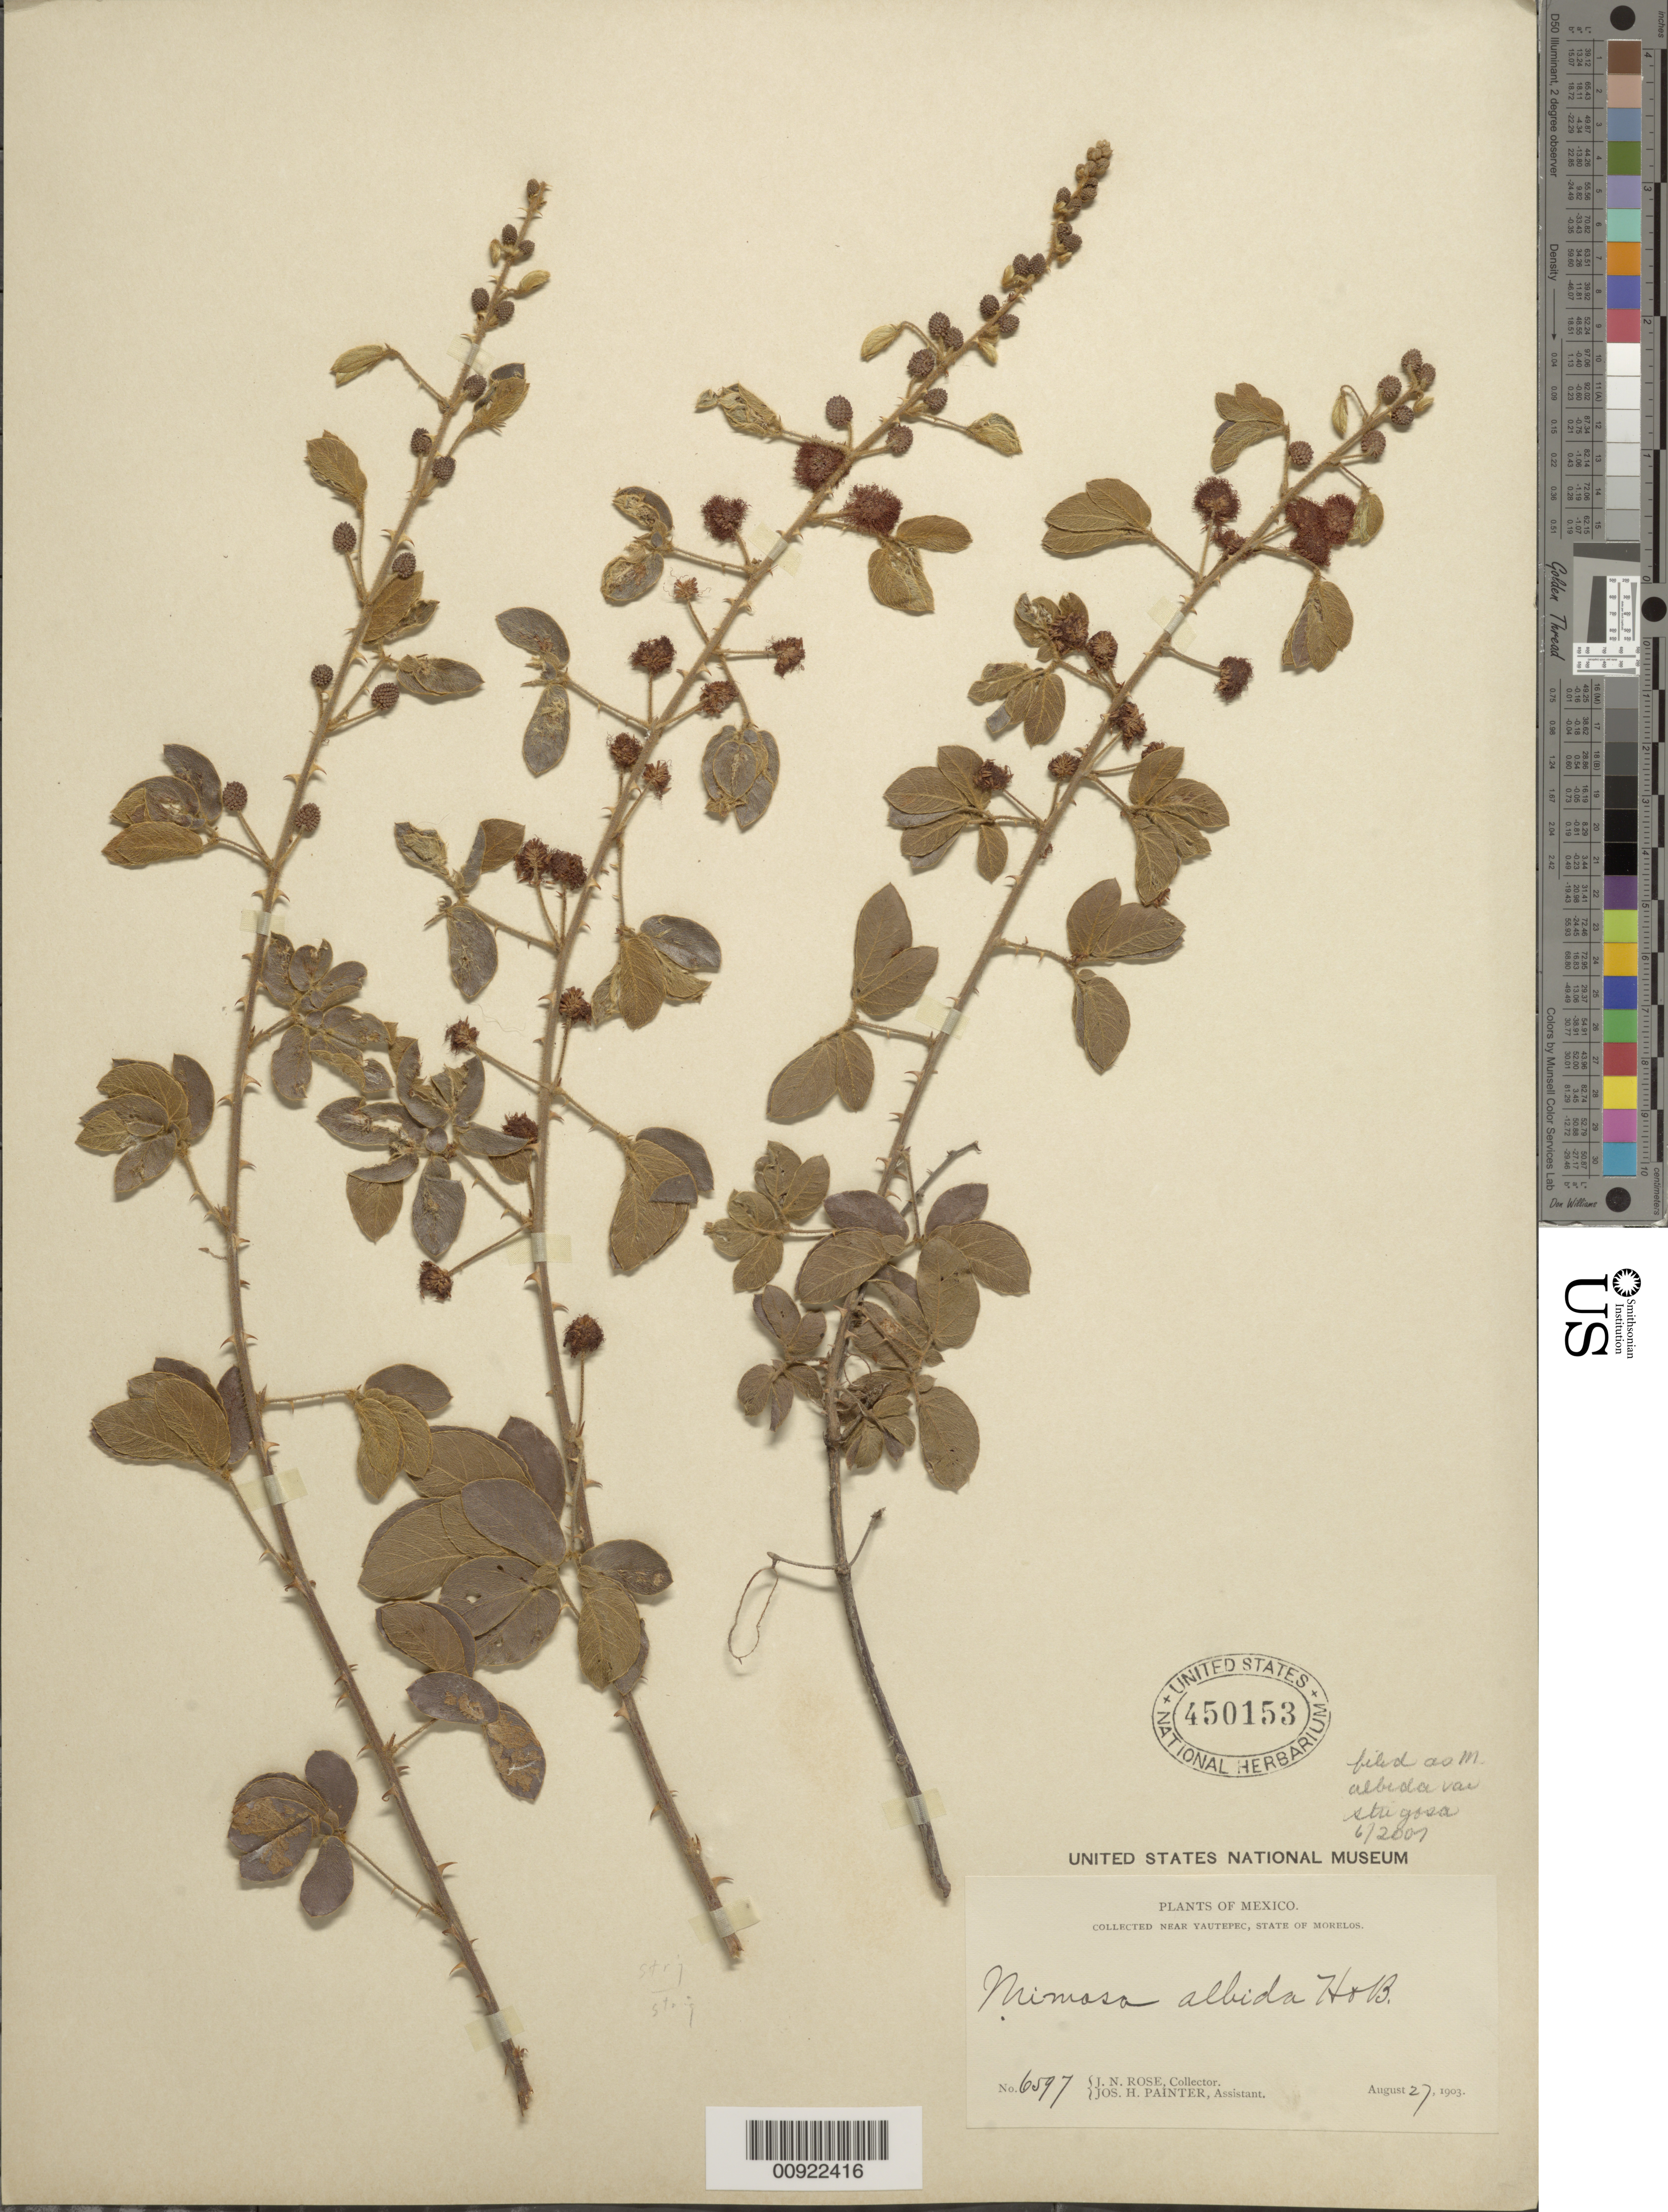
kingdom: Plantae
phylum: Tracheophyta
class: Magnoliopsida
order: Fabales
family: Fabaceae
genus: Mimosa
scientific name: Mimosa albida var. strigosa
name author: (Willd.) B.L. Rob.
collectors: J. N. Rose & J. H. Painter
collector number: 6597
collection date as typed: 27 Aug 1903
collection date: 1903-08-27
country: Mexico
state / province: Morelos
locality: Near Yautepec, State of Morelos.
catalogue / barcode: US 450153